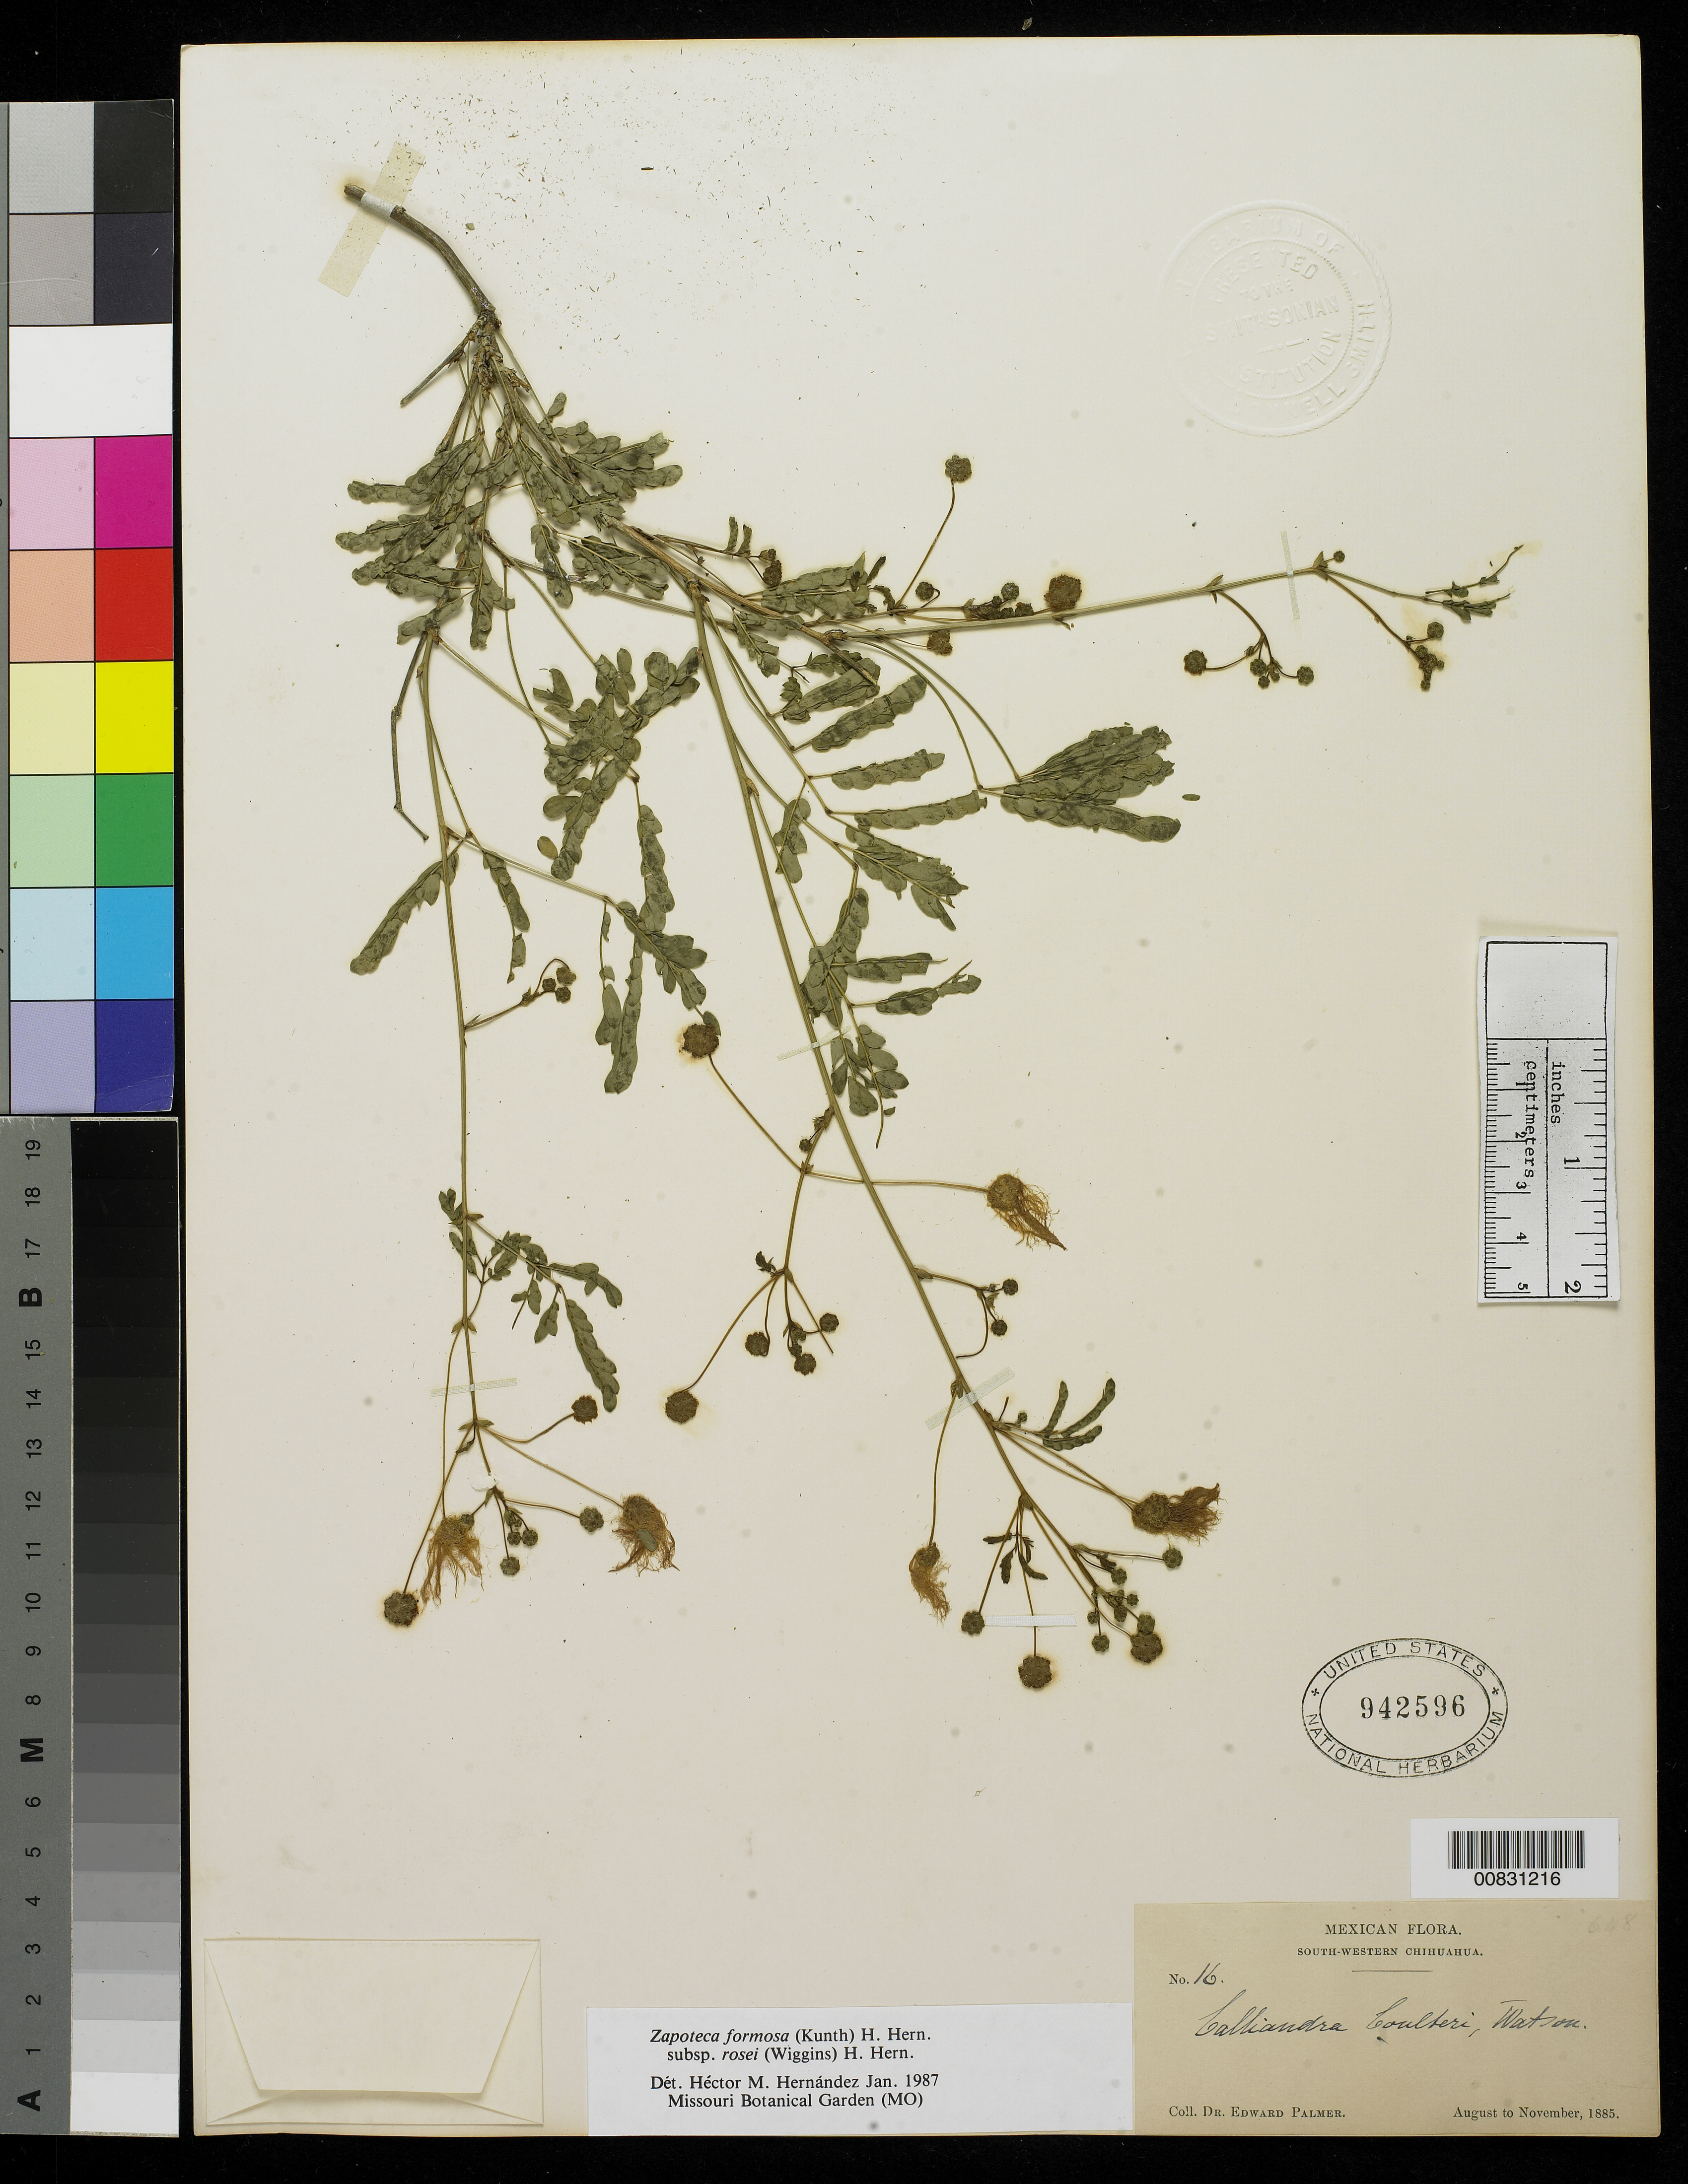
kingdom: Plantae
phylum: Tracheophyta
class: Magnoliopsida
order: Fabales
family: Fabaceae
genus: Zapoteca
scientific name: Zapoteca formosa subsp. rosei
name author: (Wiggins) H.M. Hern.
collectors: E. Palmer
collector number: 16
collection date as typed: Aug 1885 to -- Nov 1885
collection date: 1885-08/1885-11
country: Mexico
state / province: Chihuahua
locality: South-Western Chihuahua.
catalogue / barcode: US 942596